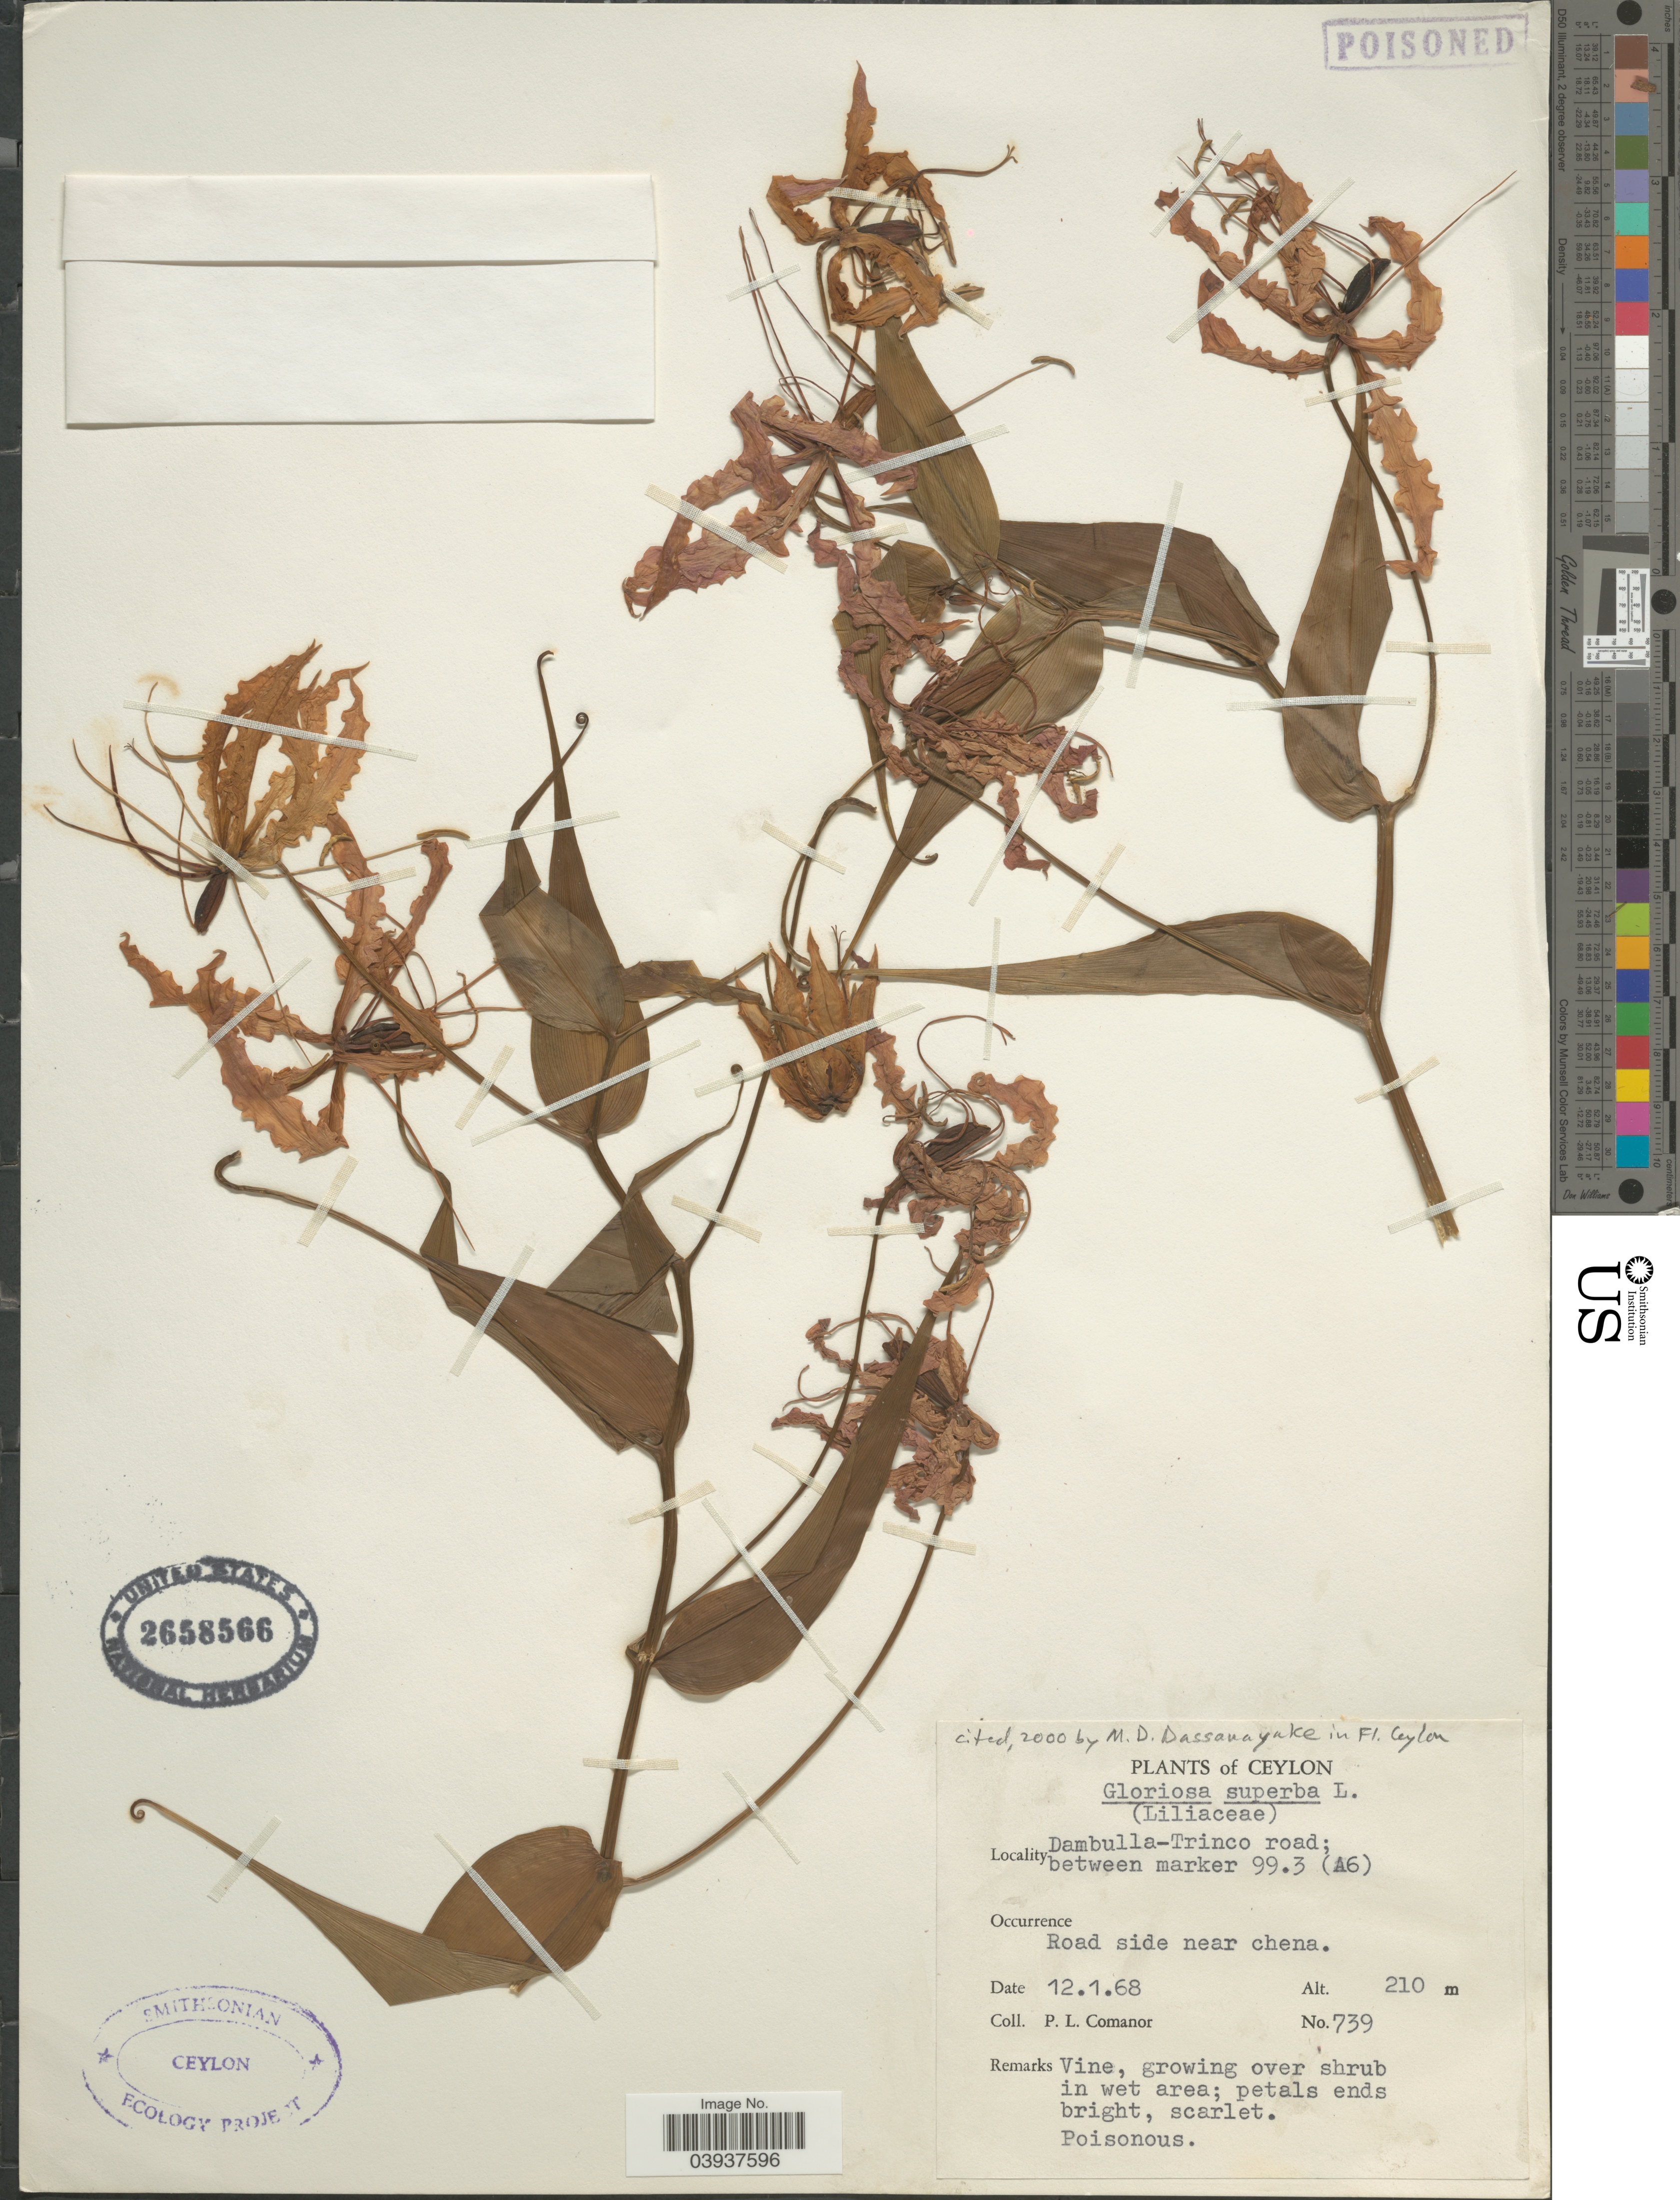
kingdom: Plantae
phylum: Tracheophyta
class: Liliopsida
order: Liliales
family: Colchicaceae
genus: Gloriosa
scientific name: Gloriosa superba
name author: L.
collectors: P. Comanor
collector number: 739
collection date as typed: Transcribed d/m/y: 12/1/68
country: Sri Lanka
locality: Ceylon. Dambulla-Trinco road; between marker 99.3 (A6). Road side near chena.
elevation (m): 210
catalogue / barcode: US 2658566